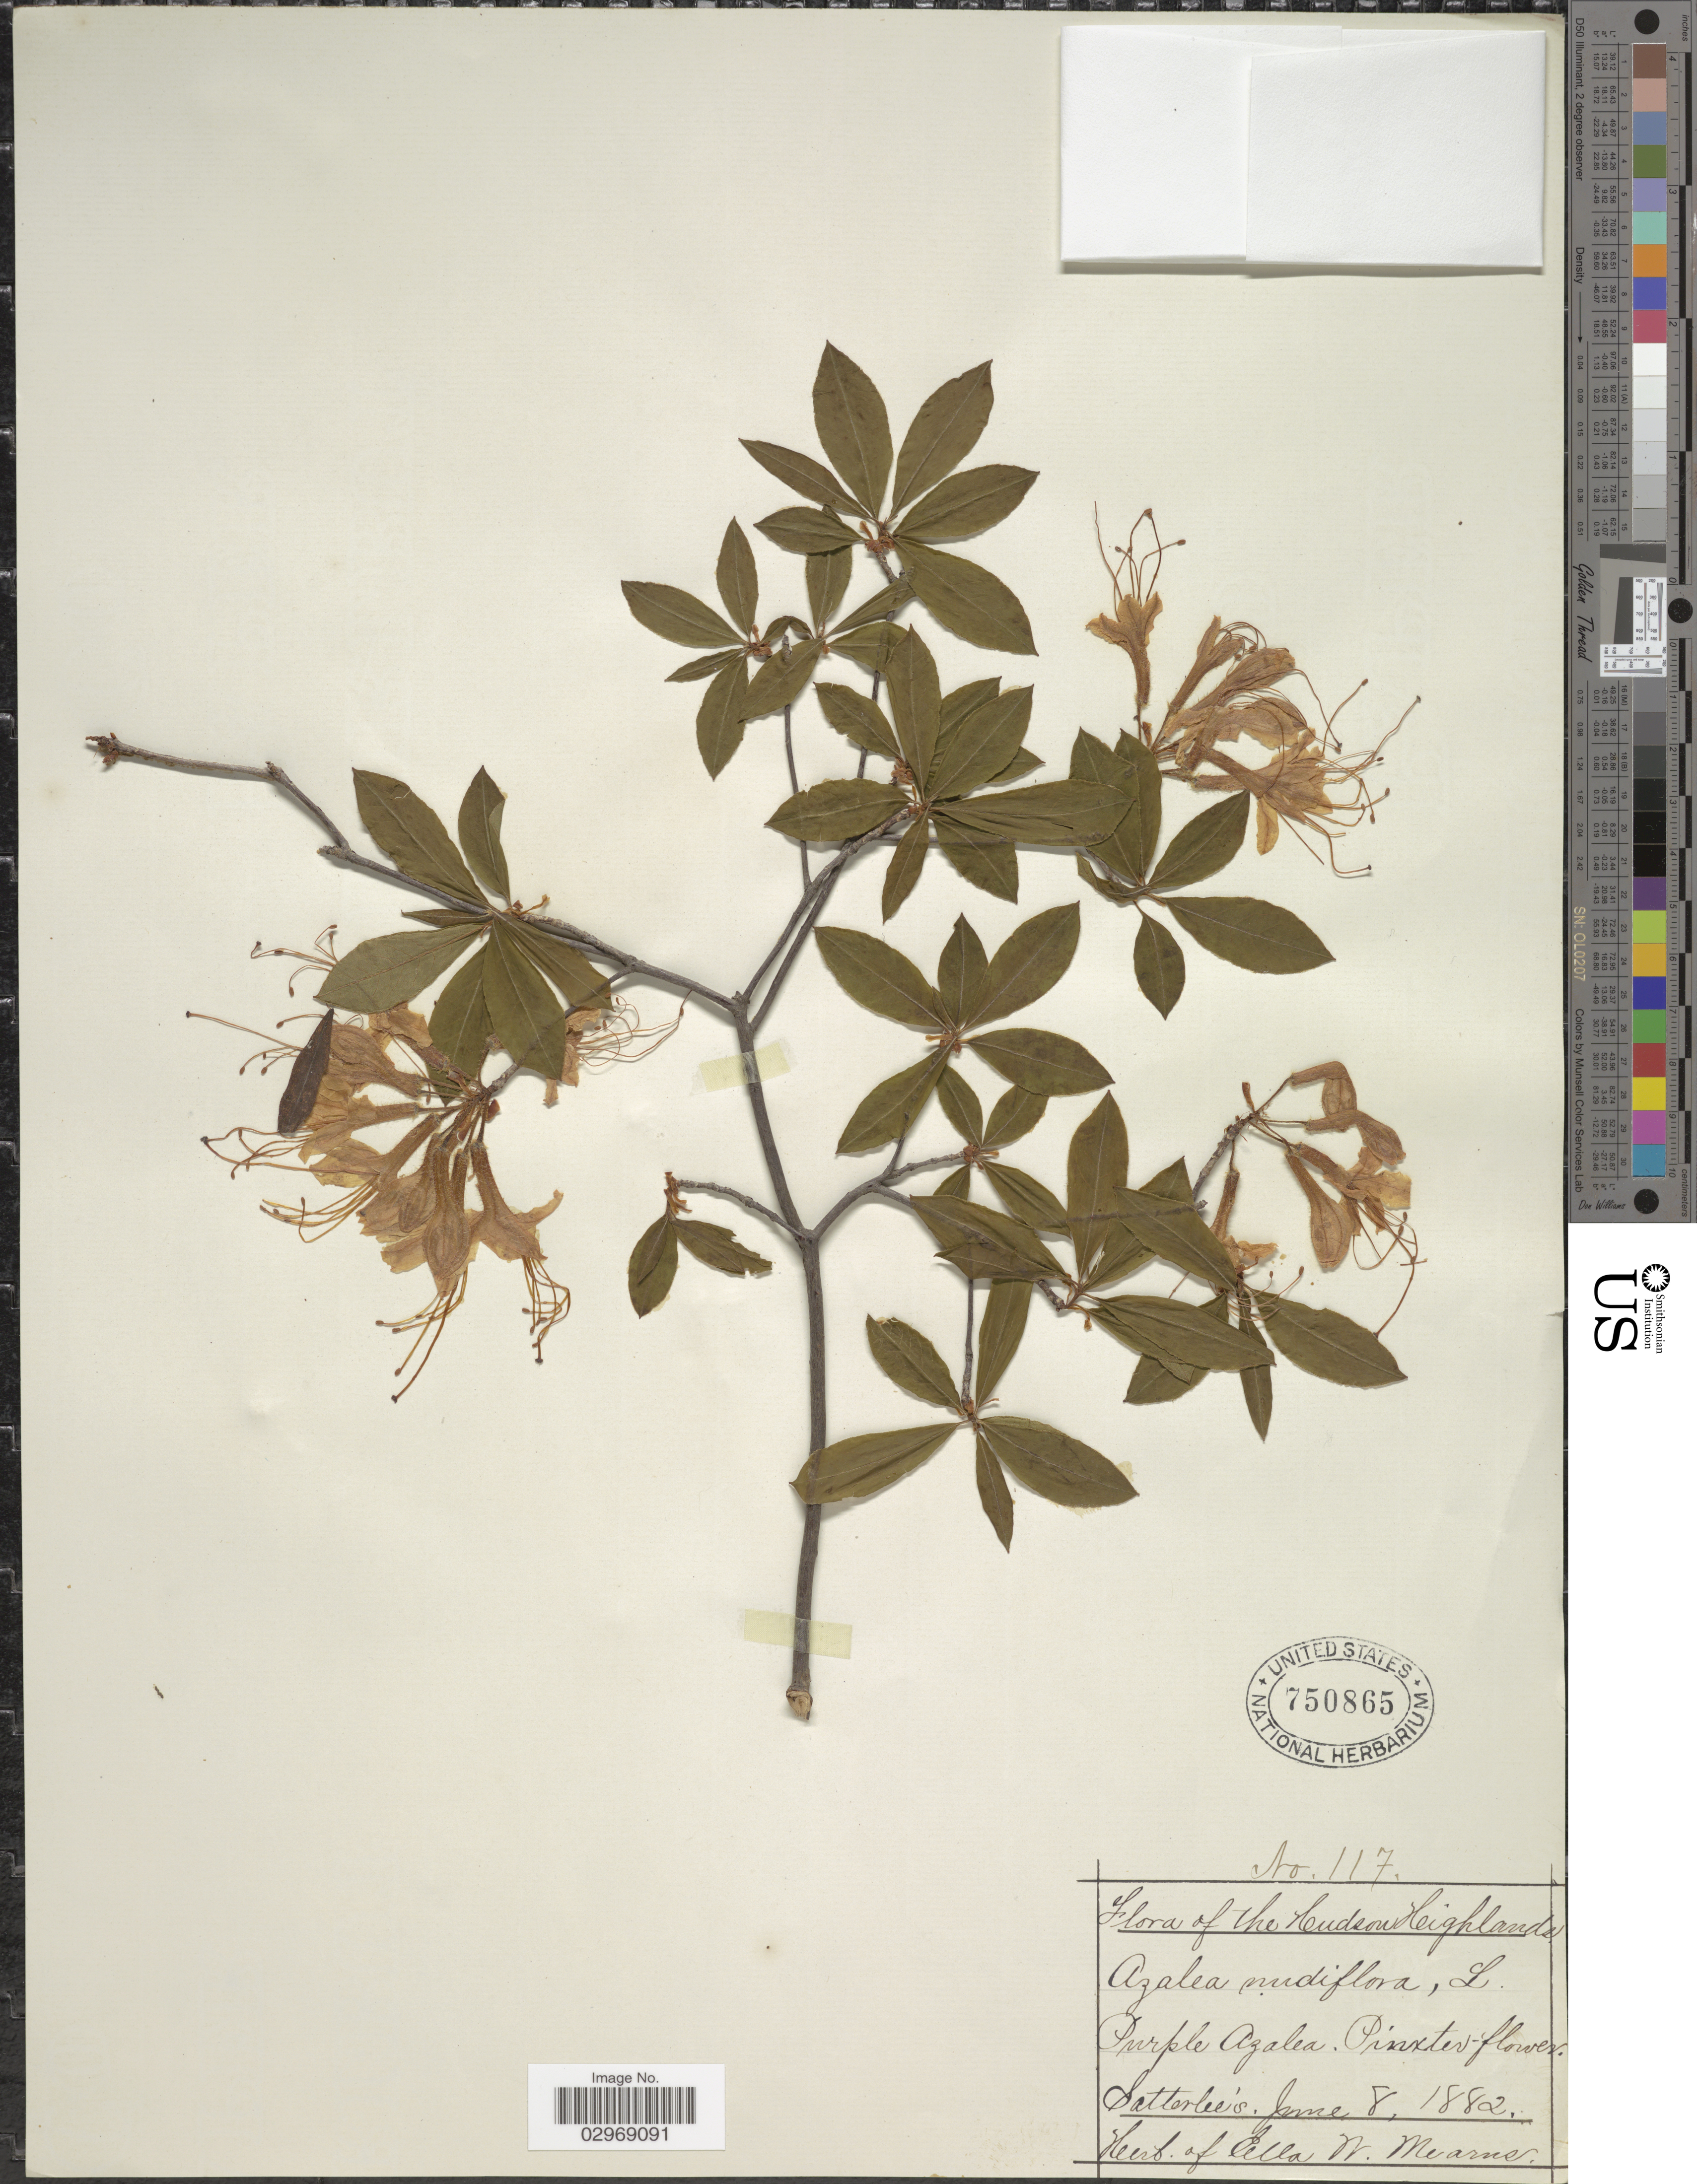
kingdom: Plantae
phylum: Tracheophyta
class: Magnoliopsida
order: Ericales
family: Ericaceae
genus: Rhododendron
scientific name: Rhododendron nudiflorum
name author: Torr.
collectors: ex herb. Cella N. Mearns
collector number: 117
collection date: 1882-06-08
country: United States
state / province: New York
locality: The Hudson Heighlands. Satterlee's [unsure placement].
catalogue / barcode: US 750865